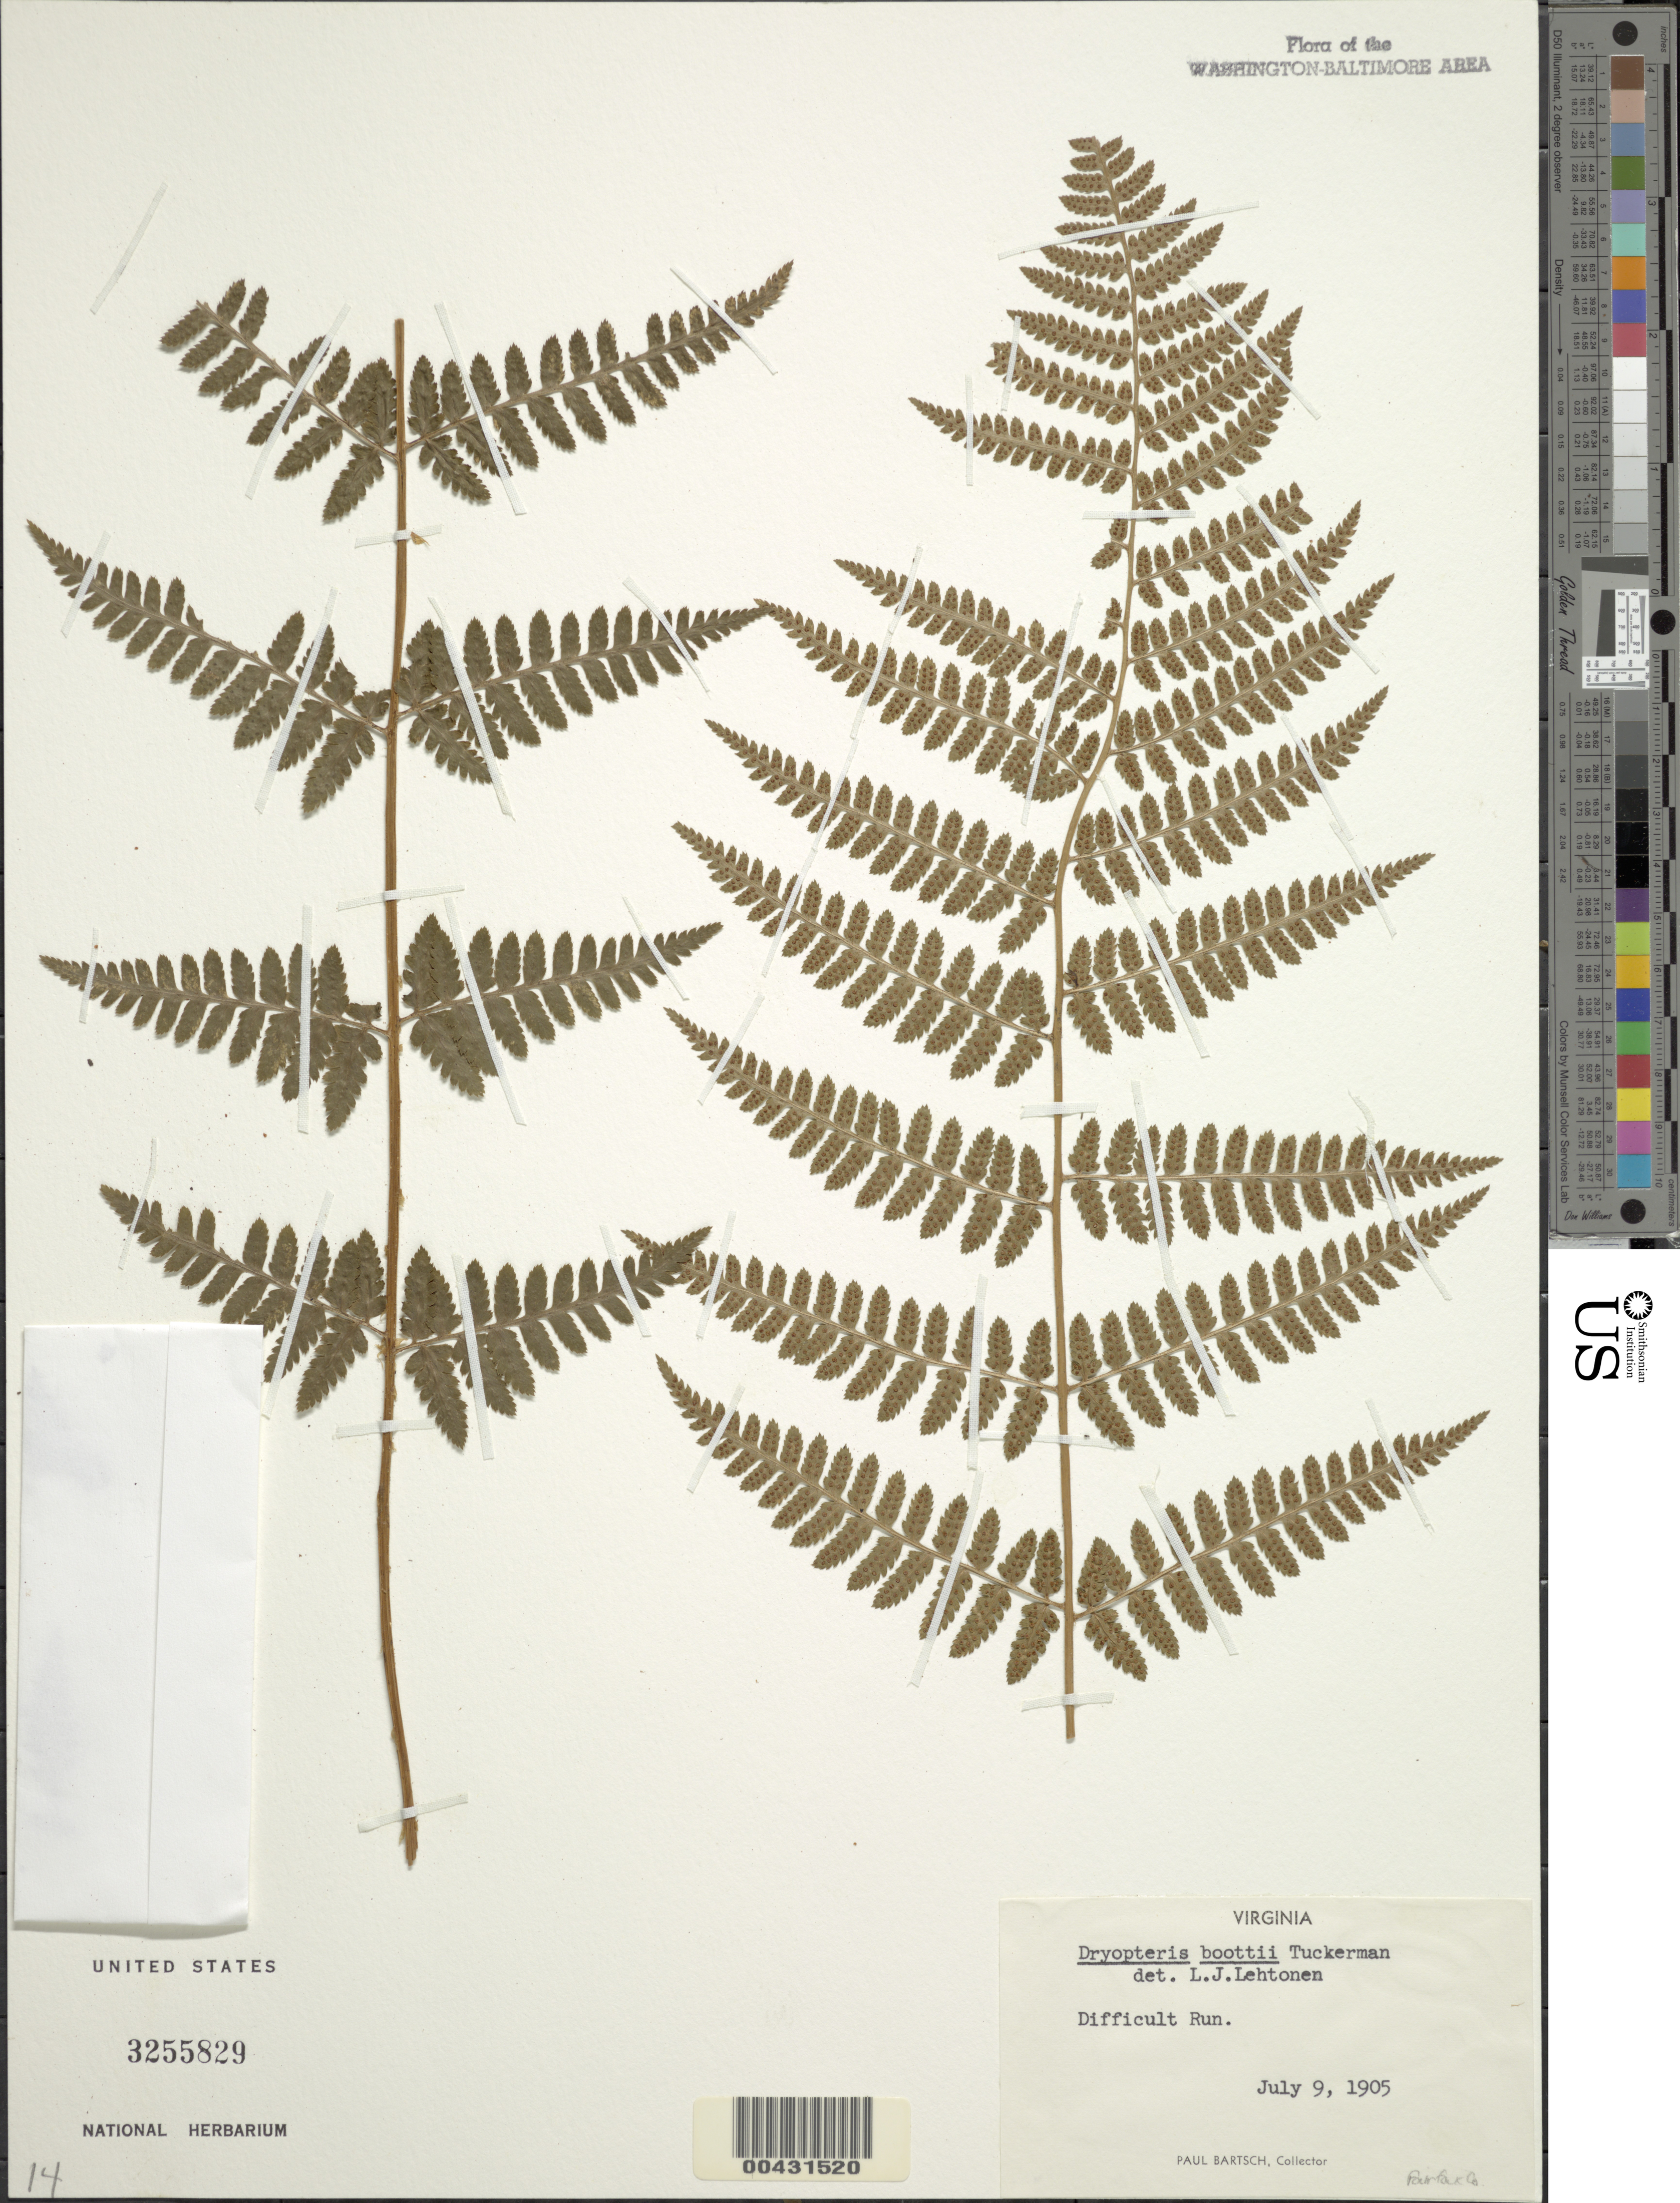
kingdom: Plantae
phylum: Tracheophyta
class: Polypodiopsida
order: Polypodiales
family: Dryopteridaceae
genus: Dryopteris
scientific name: Dryopteris x boottii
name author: Underw.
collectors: P. Bartsch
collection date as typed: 09 Jul 1905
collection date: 1905-07-09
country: United States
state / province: Virginia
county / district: Fairfax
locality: Difficult Run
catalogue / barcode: US 3255829